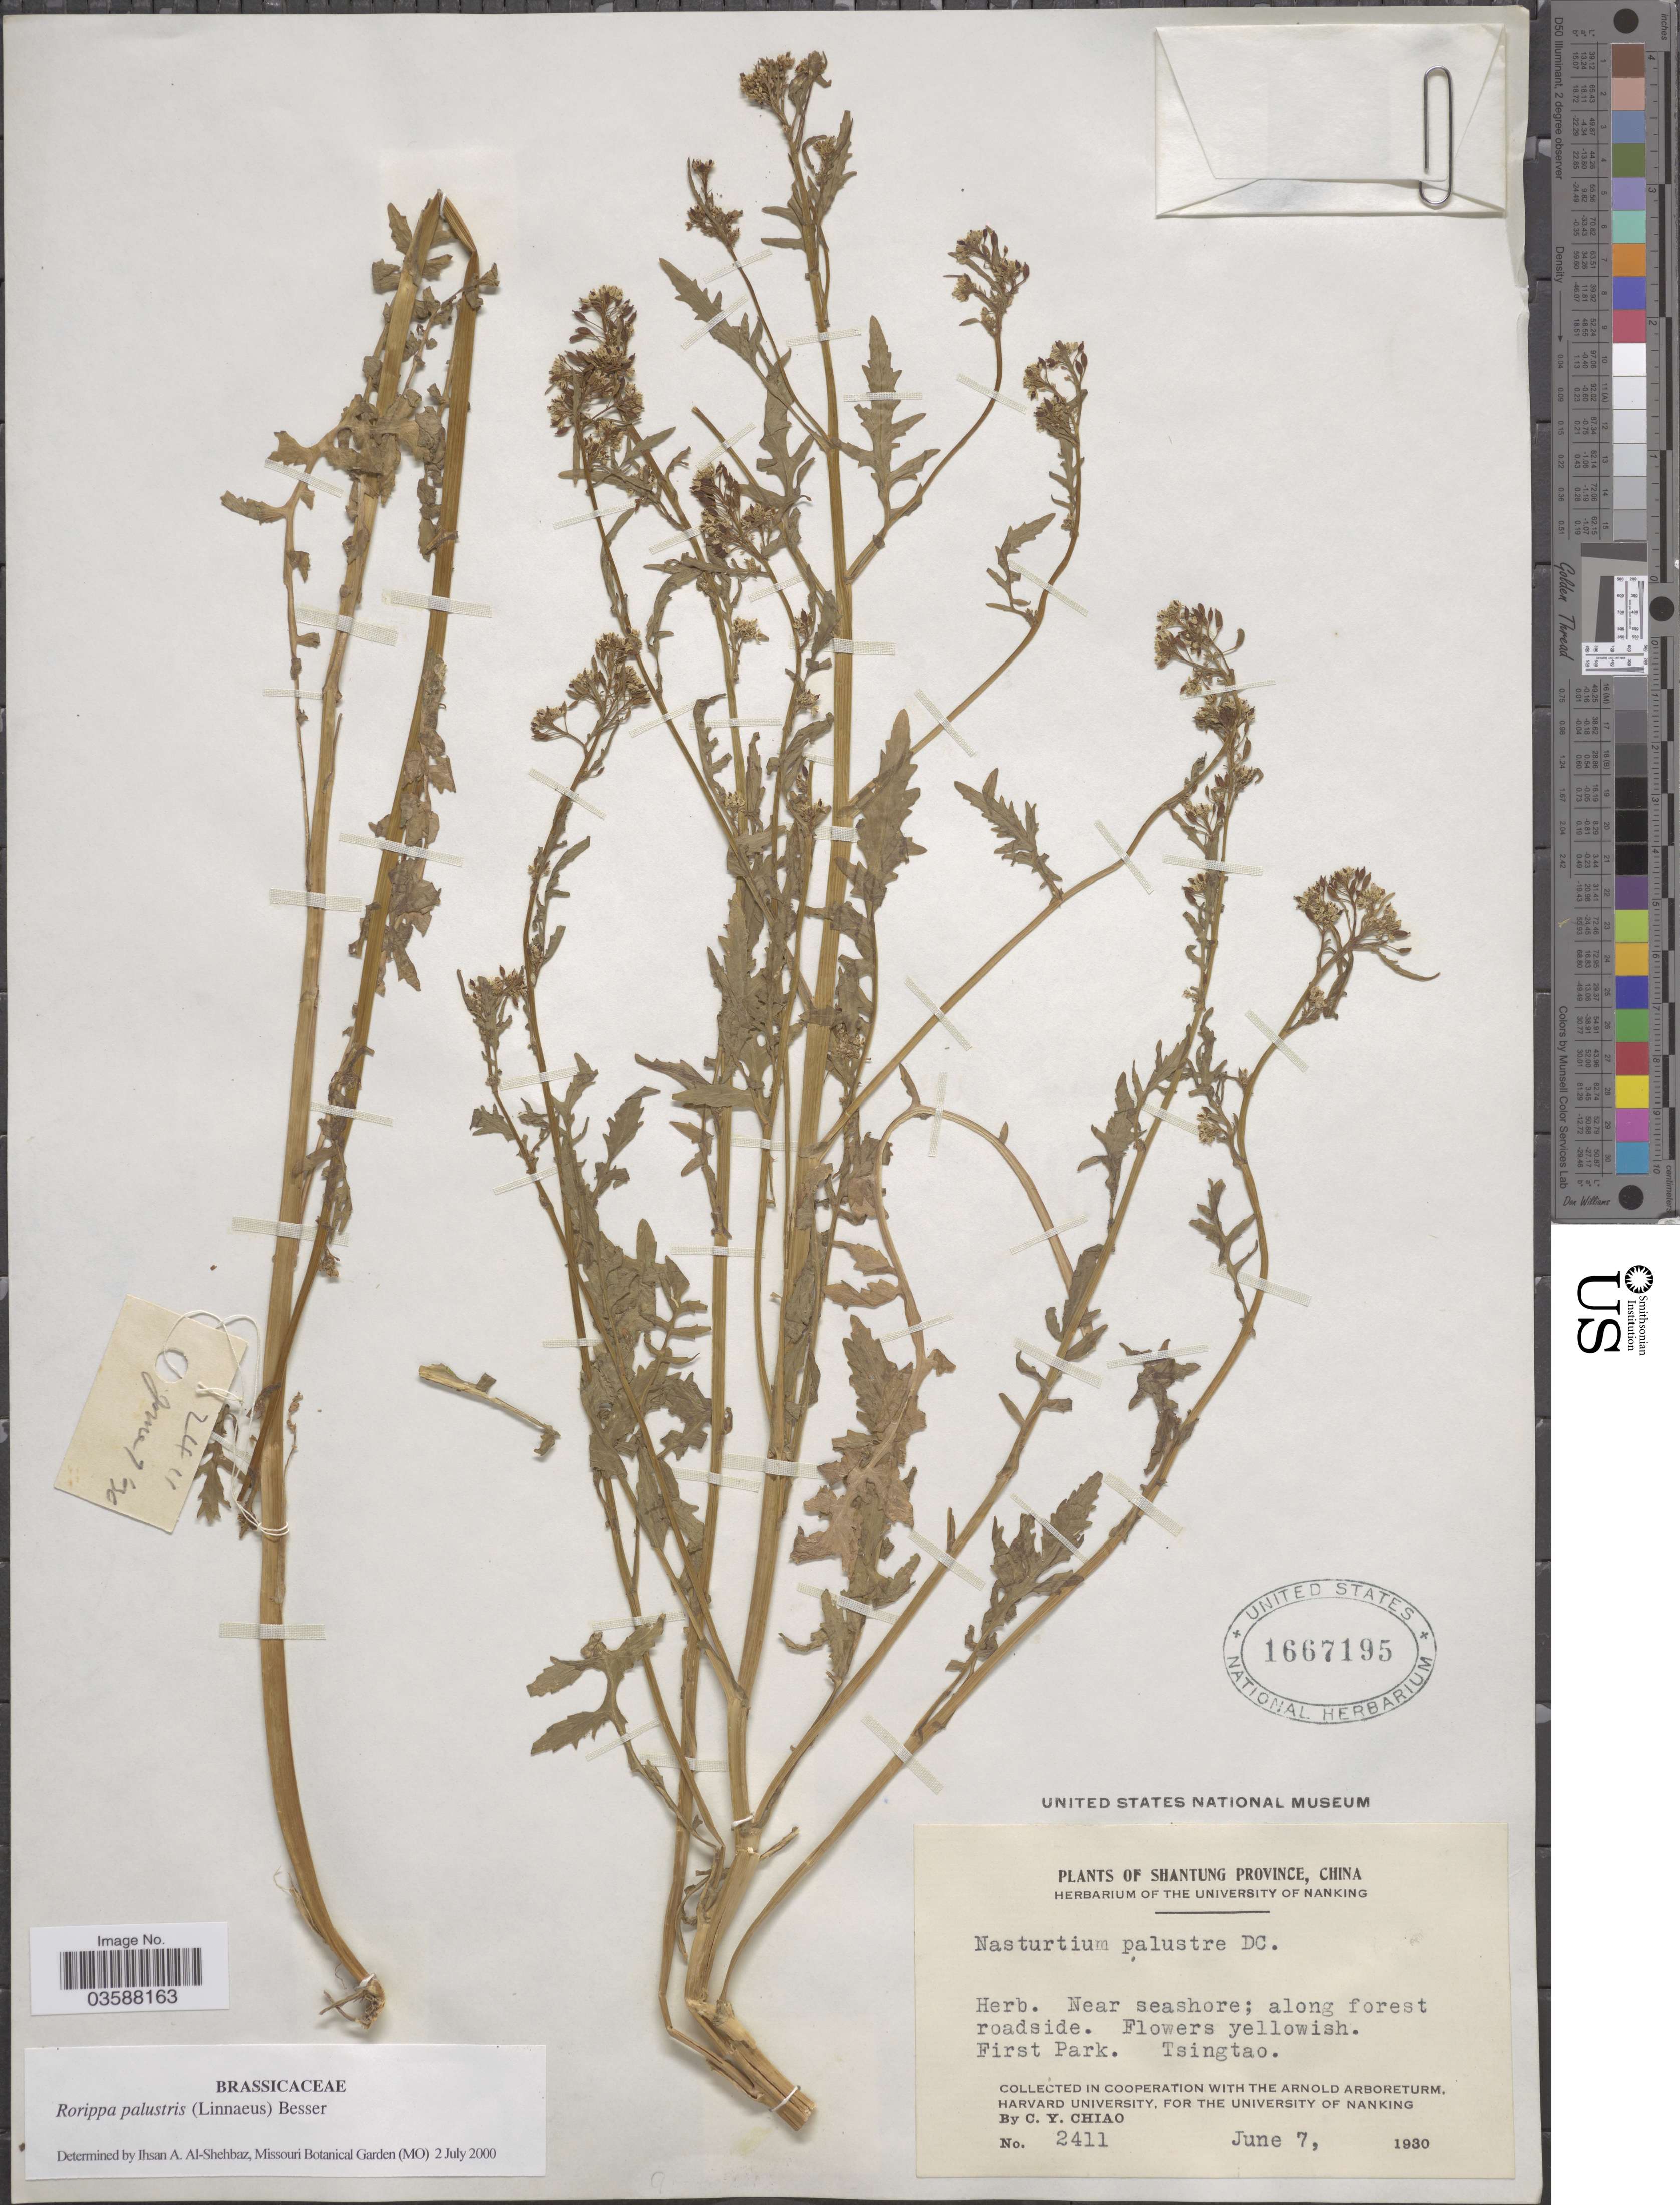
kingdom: Plantae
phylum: Tracheophyta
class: Magnoliopsida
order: Brassicales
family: Brassicaceae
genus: Rorippa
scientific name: Rorippa palustris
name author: (L.) Besser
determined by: Al-Shehbaz, I. A., (MO), Missouri Botanical Garden (UNITED STATES)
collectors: C. Y. Chiao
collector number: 2411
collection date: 1930-06-07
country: China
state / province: Shandong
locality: Shantung Province. Near seashore; along forest roadside. First Park. Tsingtao.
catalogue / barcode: US 1667195